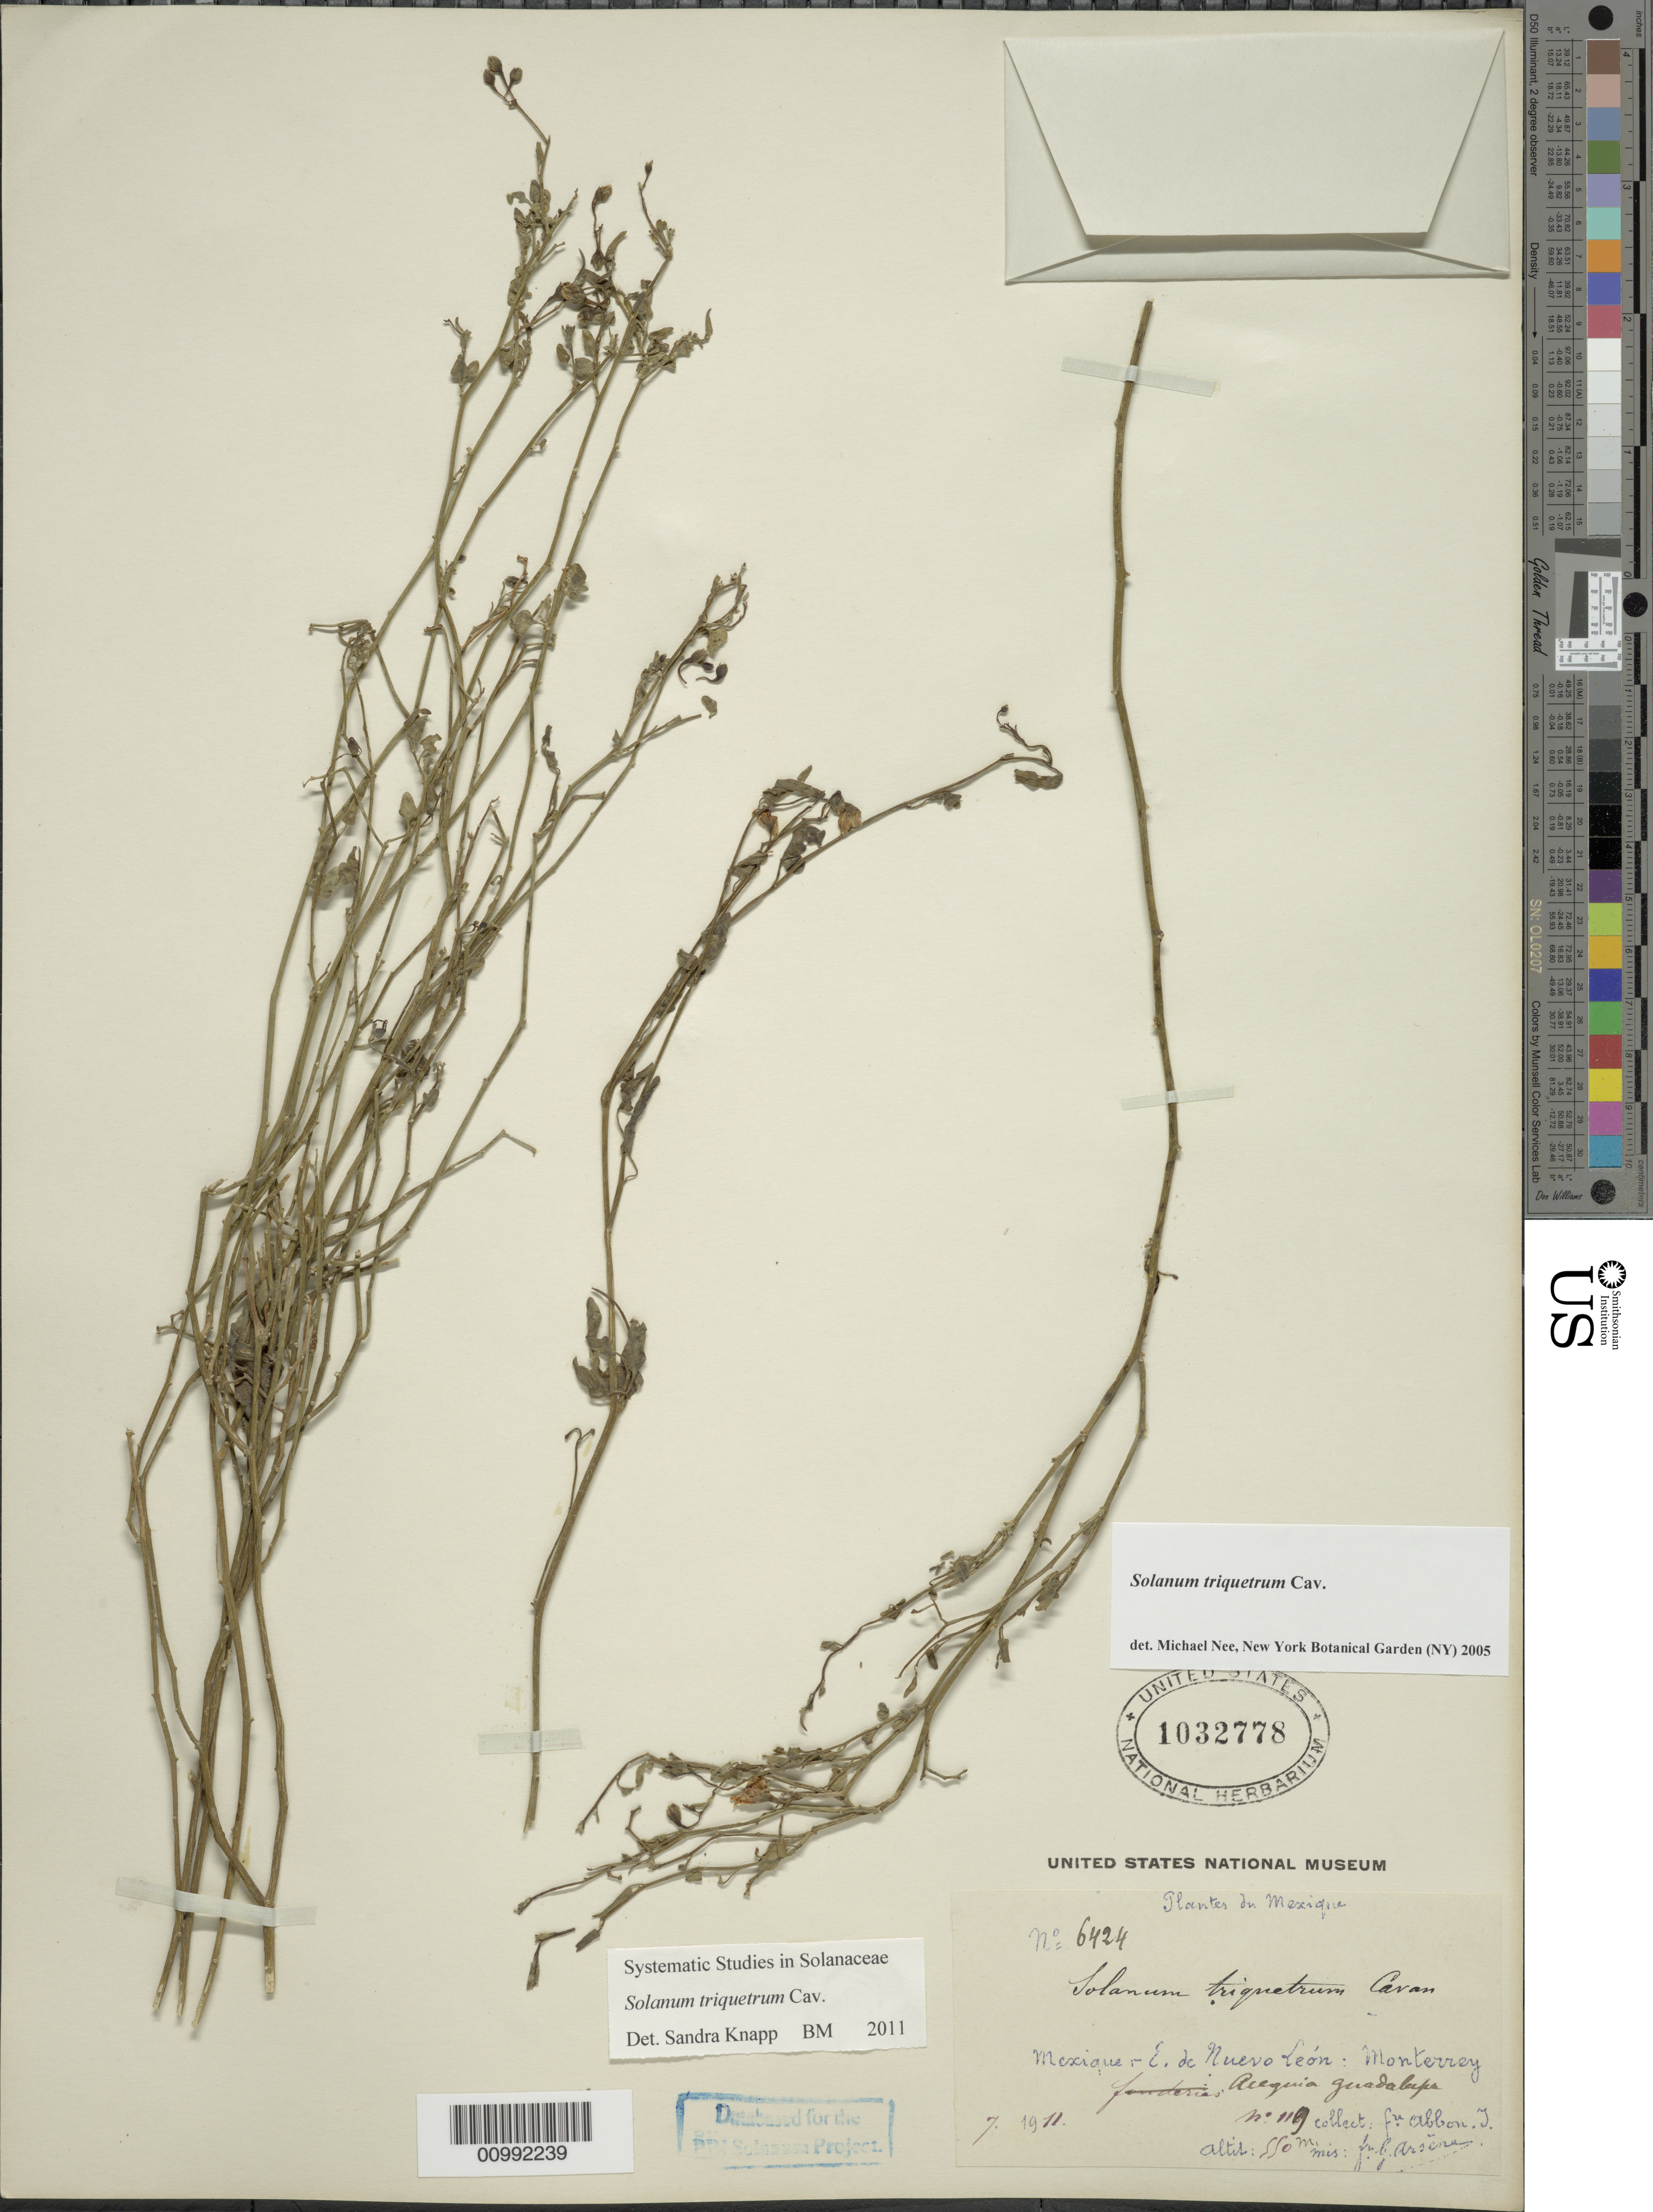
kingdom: Plantae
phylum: Tracheophyta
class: Magnoliopsida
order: Solanales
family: Solanaceae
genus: Solanum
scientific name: Solanum triquetrum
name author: Cav.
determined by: Knapp, S. D.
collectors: Bro. G. Arsène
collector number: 6424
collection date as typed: Jul 1911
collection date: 1911-07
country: Mexico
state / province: Nuevo León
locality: Acequia Guadelupe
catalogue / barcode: US 1032778